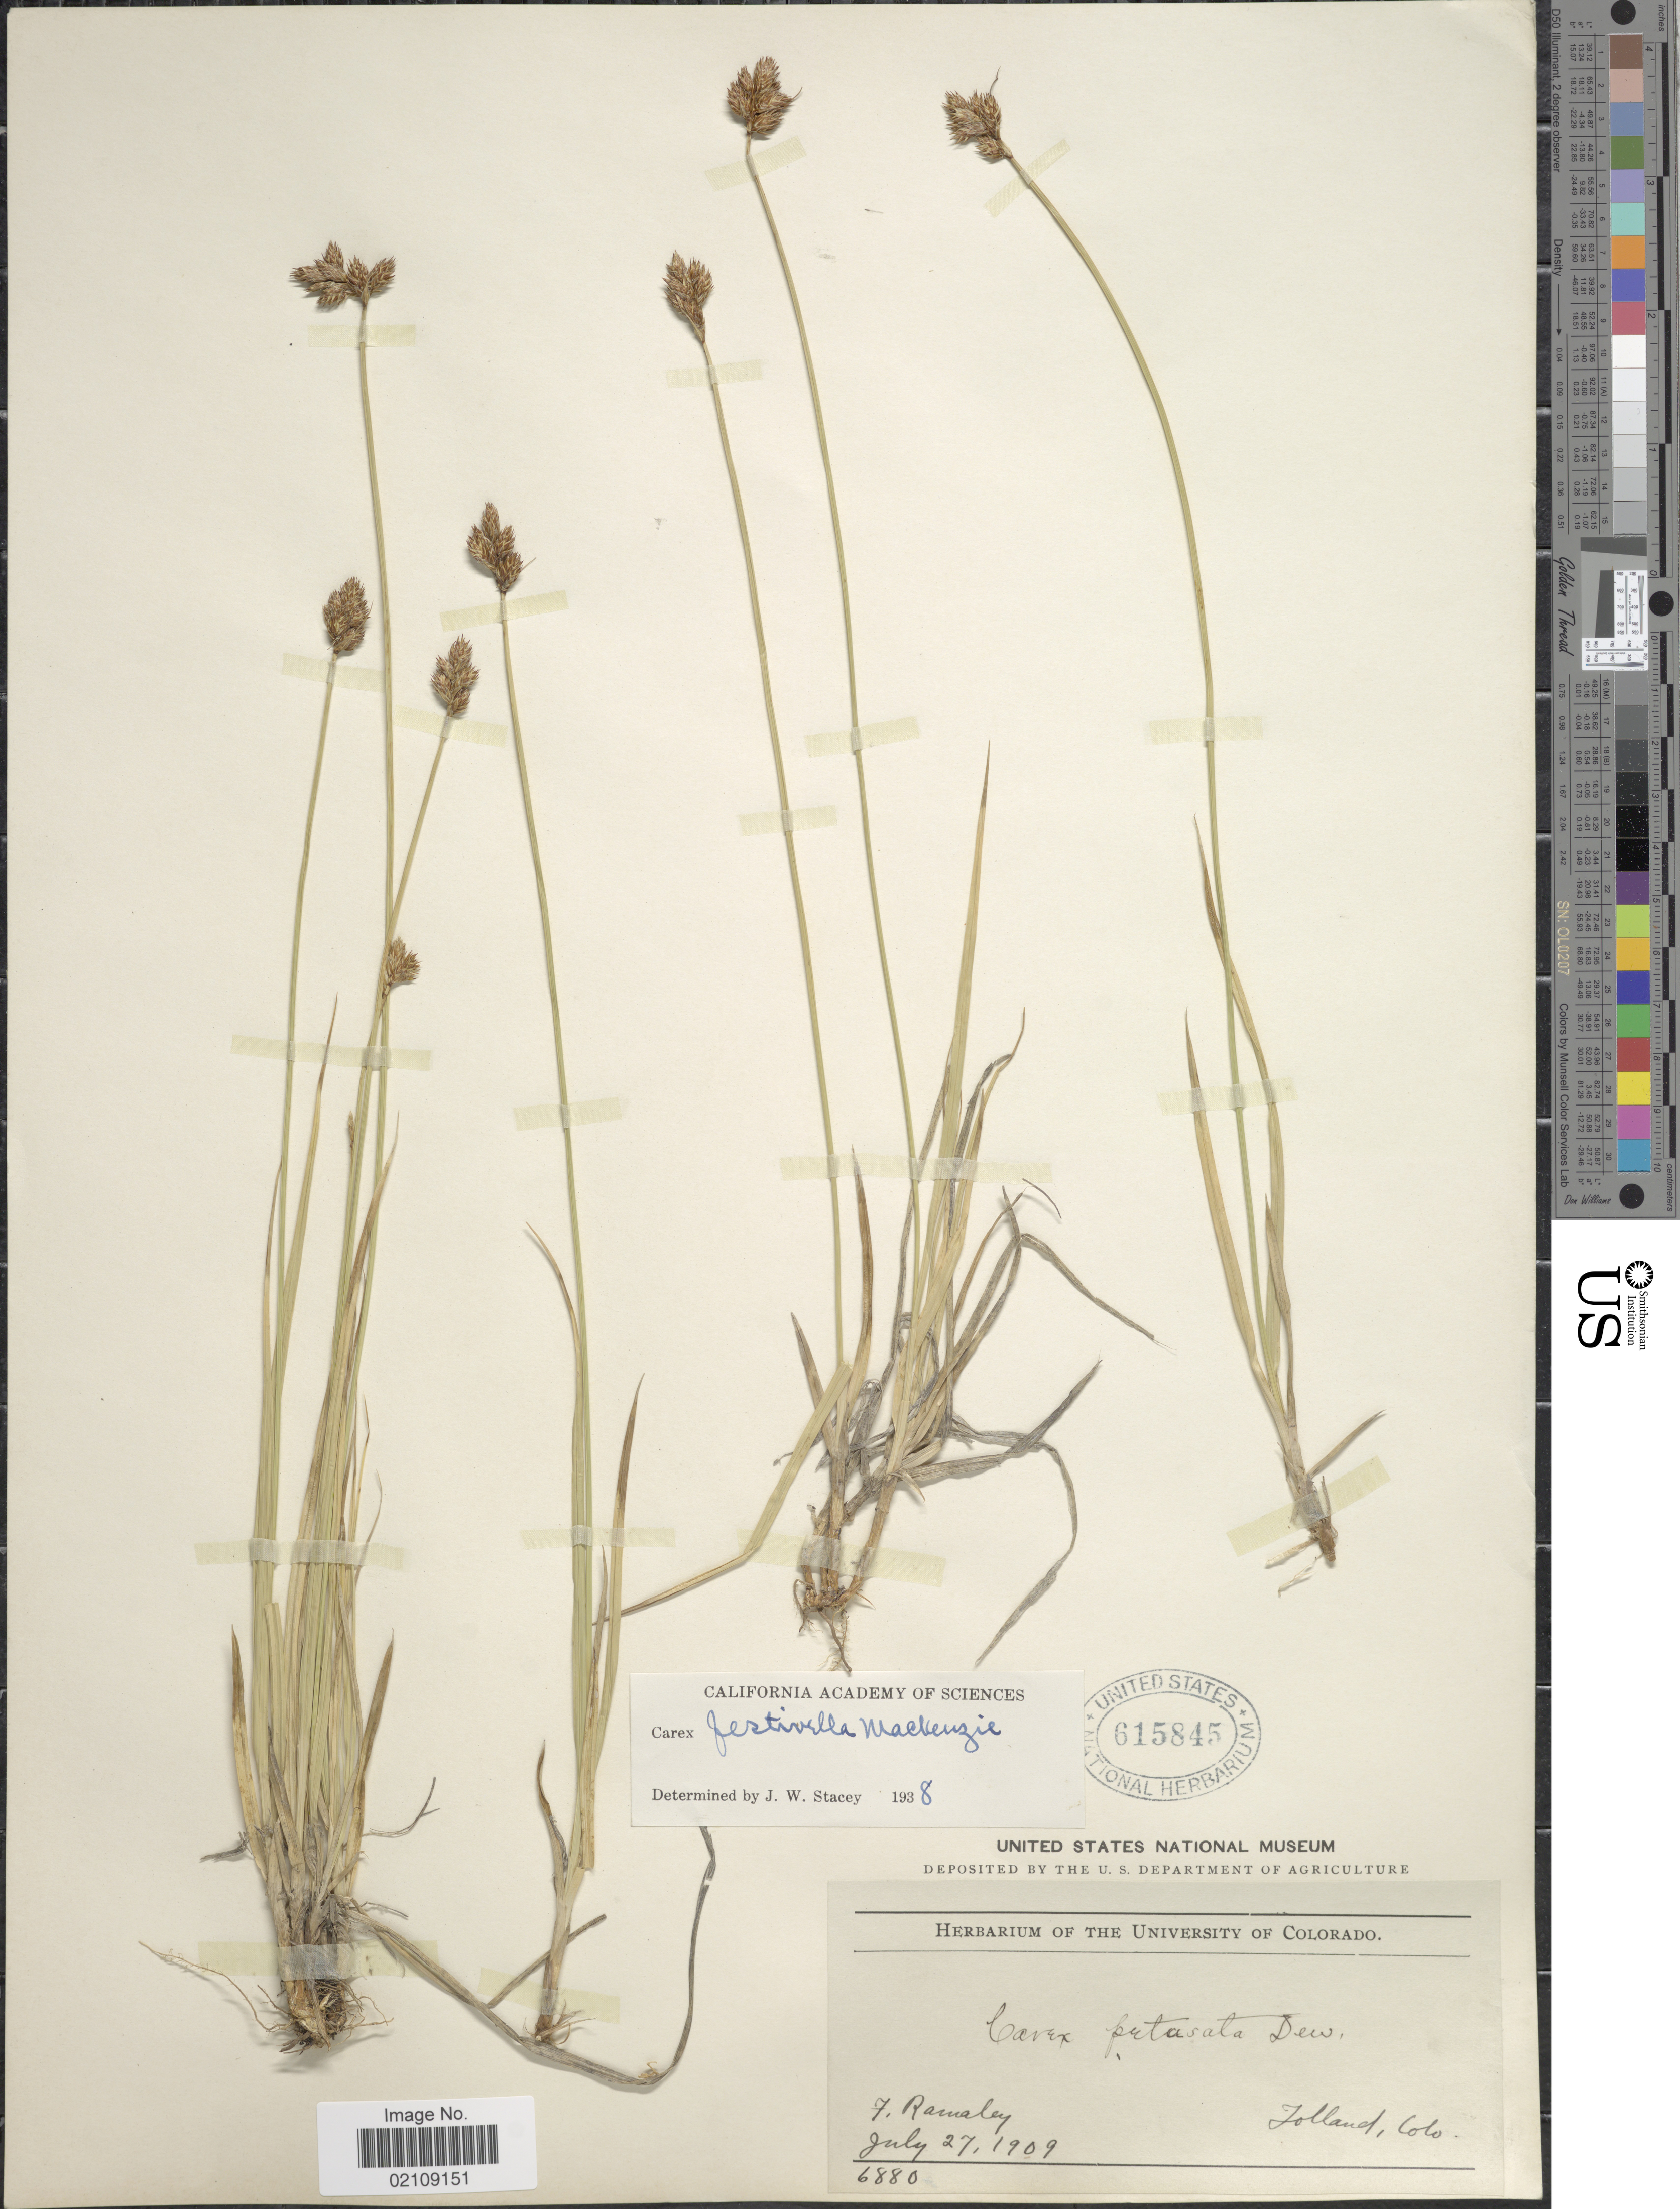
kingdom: Plantae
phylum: Tracheophyta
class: Liliopsida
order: Poales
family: Cyperaceae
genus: Carex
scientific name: Carex microptera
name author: Mack.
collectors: F. Ramaley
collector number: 6880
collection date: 1909-07-27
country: United States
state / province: Colorado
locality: Tolland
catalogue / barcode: US 615845